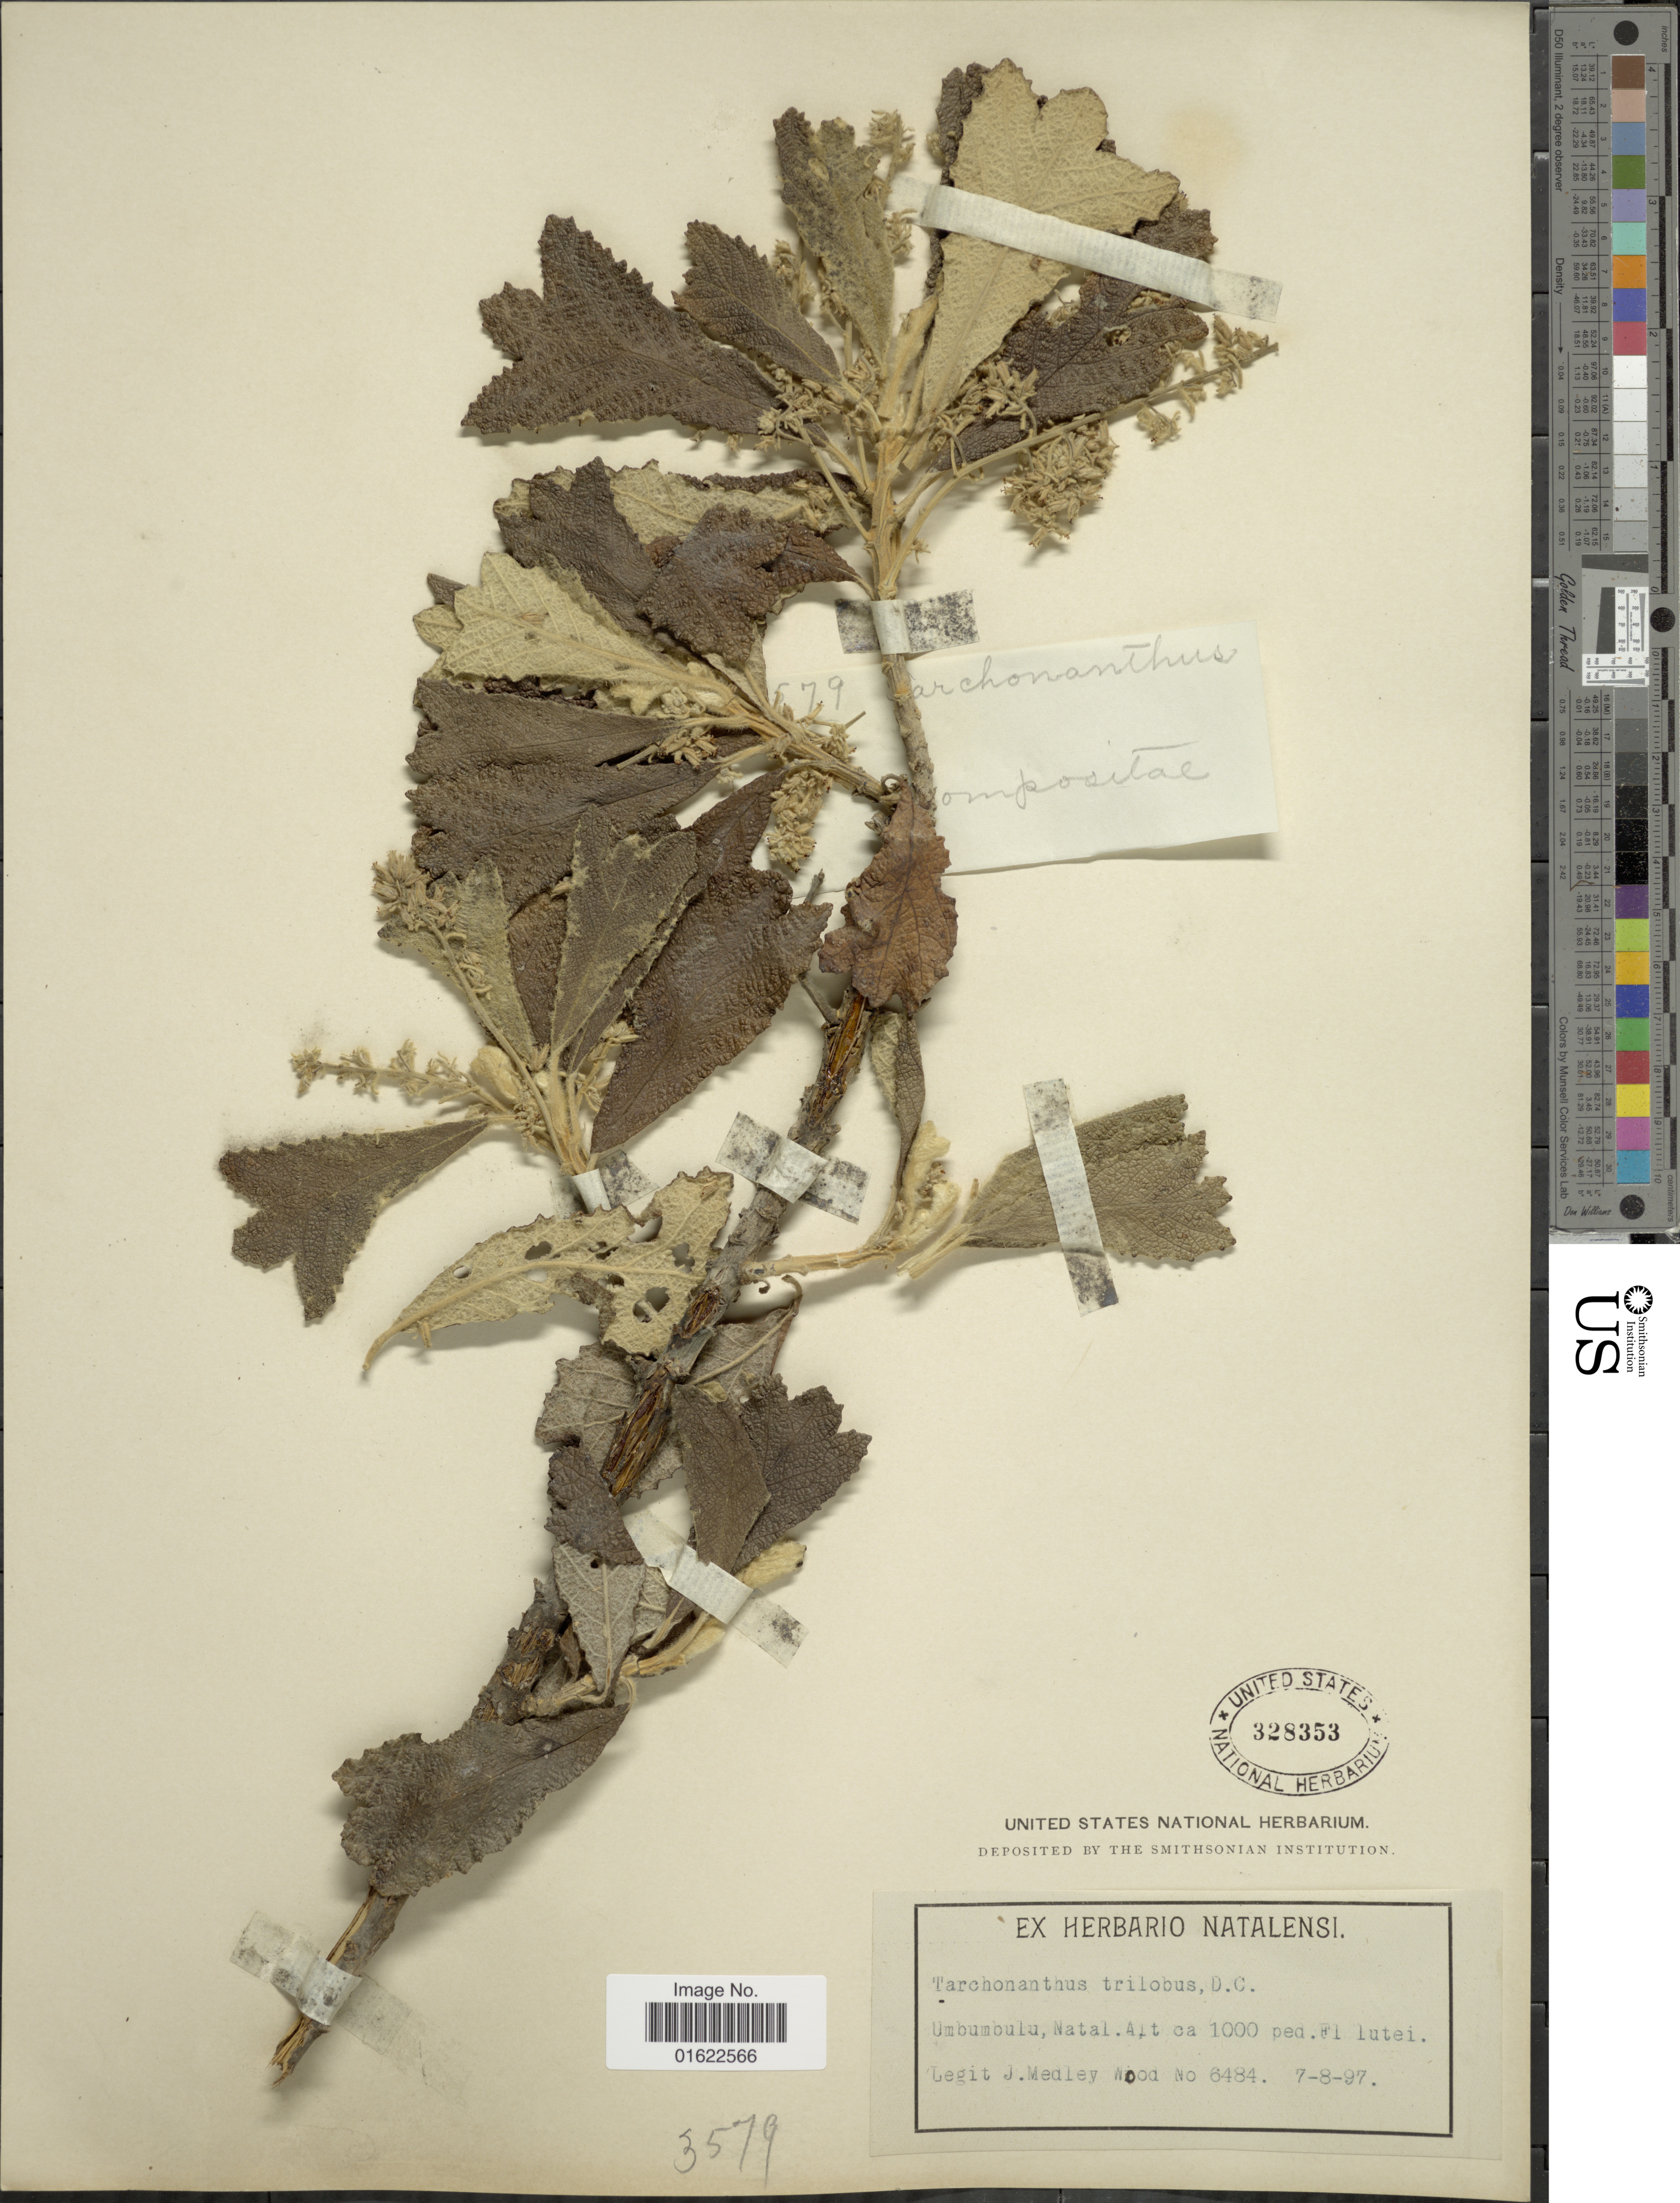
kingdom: Plantae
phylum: Tracheophyta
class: Magnoliopsida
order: Asterales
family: Asteraceae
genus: Tarchonanthus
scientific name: Tarchonanthus trilobus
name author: DC.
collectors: J. Medley Wood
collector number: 6484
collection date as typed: Transcribed d/m/y: 7/8/97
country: South Africa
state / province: KwaZulu-Natal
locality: Umbumbulu, Natal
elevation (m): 305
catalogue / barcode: US 328353